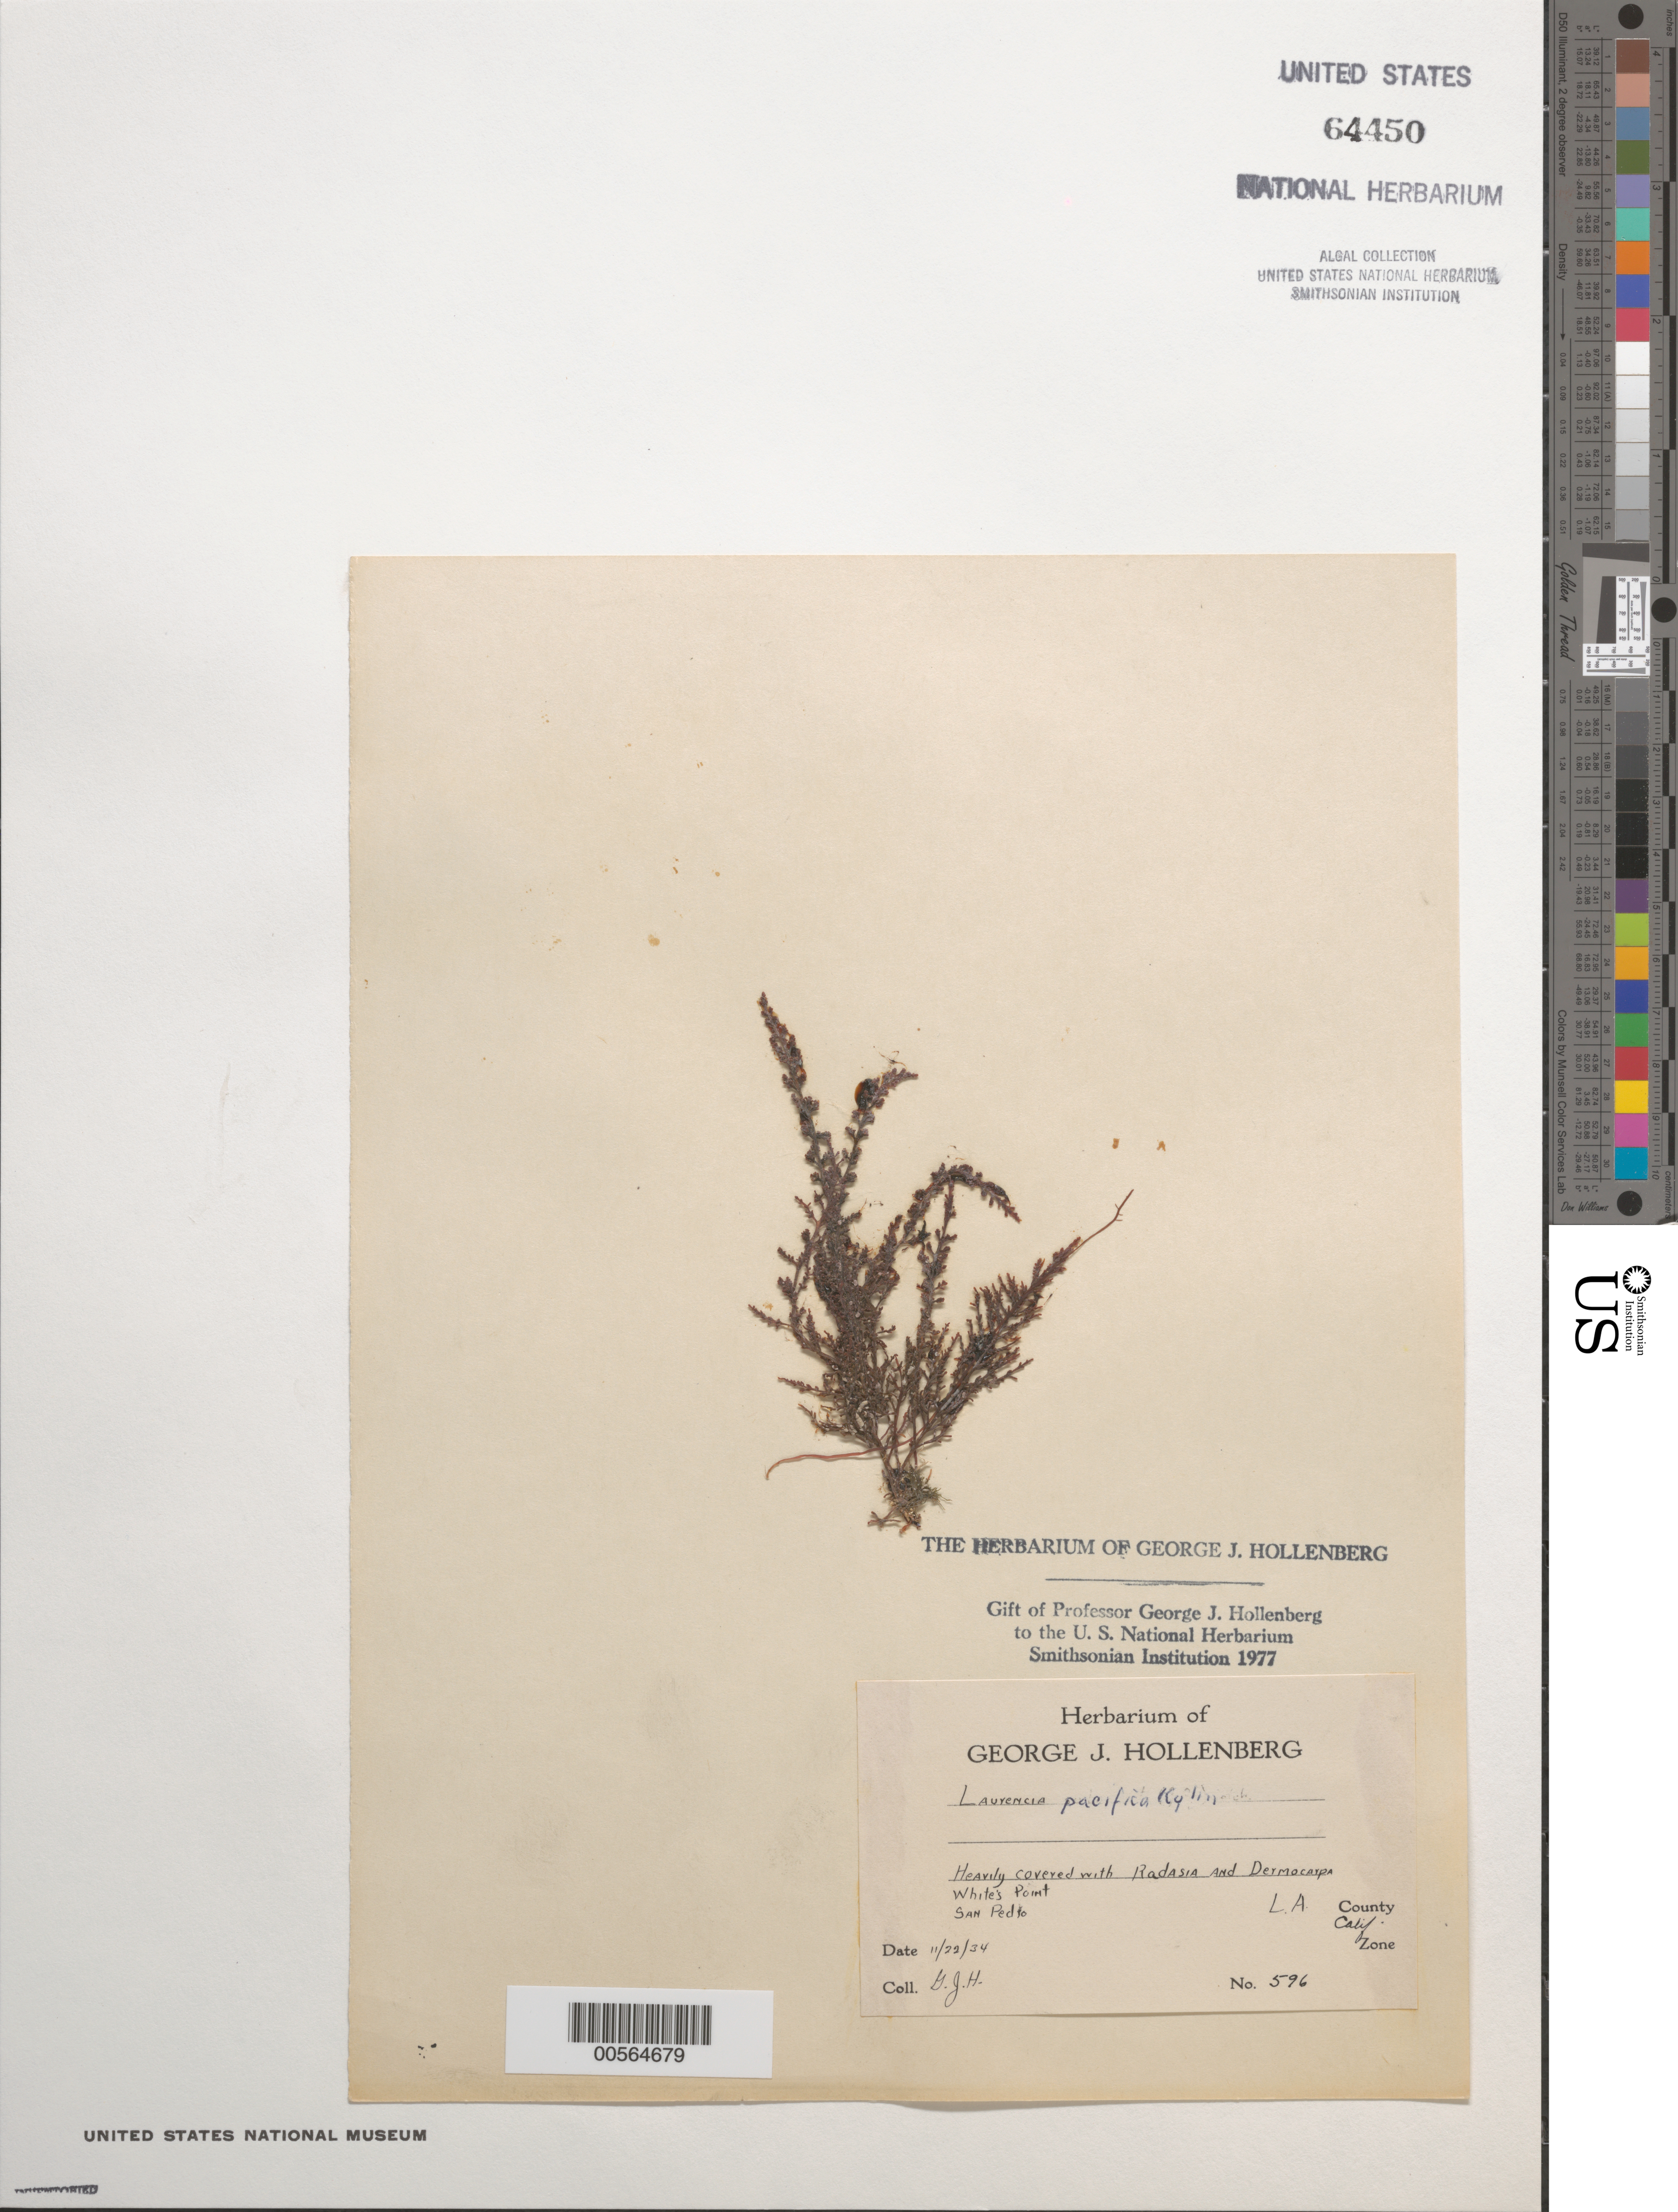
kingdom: Plantae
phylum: Rhodophyta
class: Florideophyceae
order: Ceramiales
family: Rhodomelaceae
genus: Laurencia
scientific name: Laurencia pacifica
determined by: Hollenberg, George J.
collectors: G. Hollenberg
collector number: GJH 596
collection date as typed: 22 Nov 1934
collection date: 1934-11-22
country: United States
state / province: California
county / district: Los Angeles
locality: White's Point, San Pedro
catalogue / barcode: US 64450